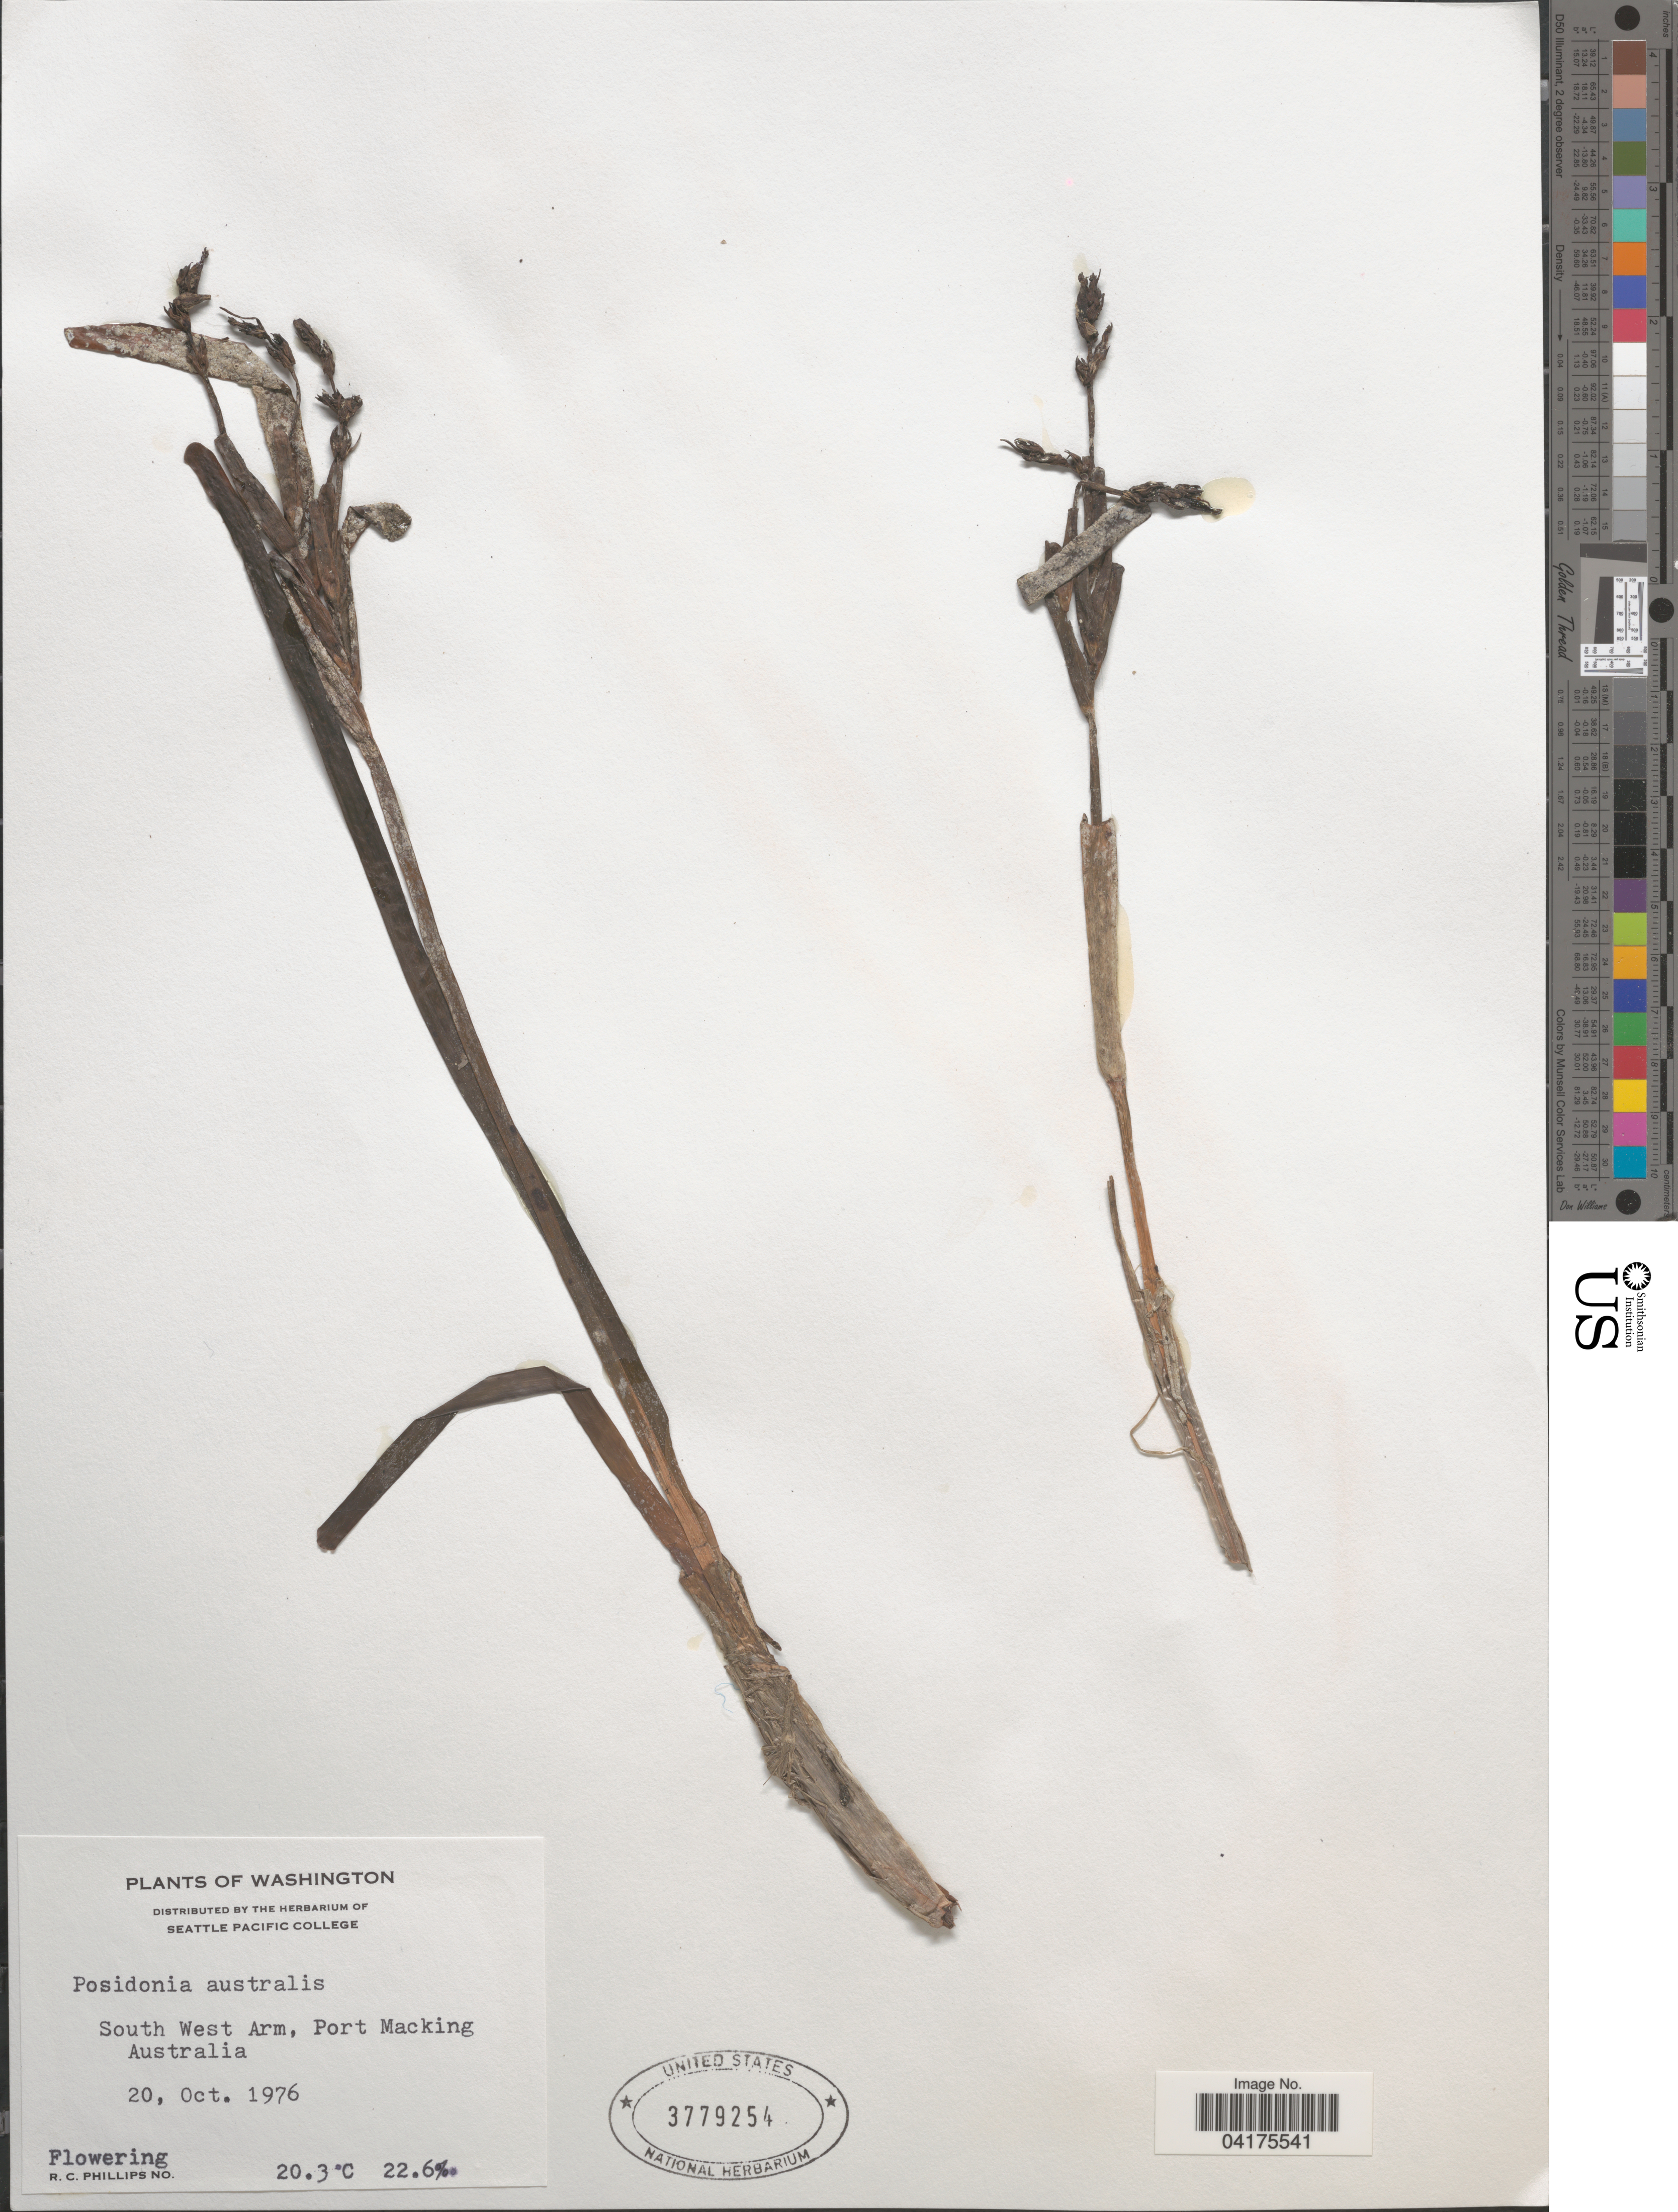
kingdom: Plantae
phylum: Tracheophyta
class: Liliopsida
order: Alismatales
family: Posidoniaceae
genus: Posidonia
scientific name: Posidonia australis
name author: Hook. f.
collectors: R. C. Phillips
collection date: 1976-10-20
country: Australia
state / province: New South Wales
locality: South West Arm, Port Macking [= Port Hacking].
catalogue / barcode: US 3779254